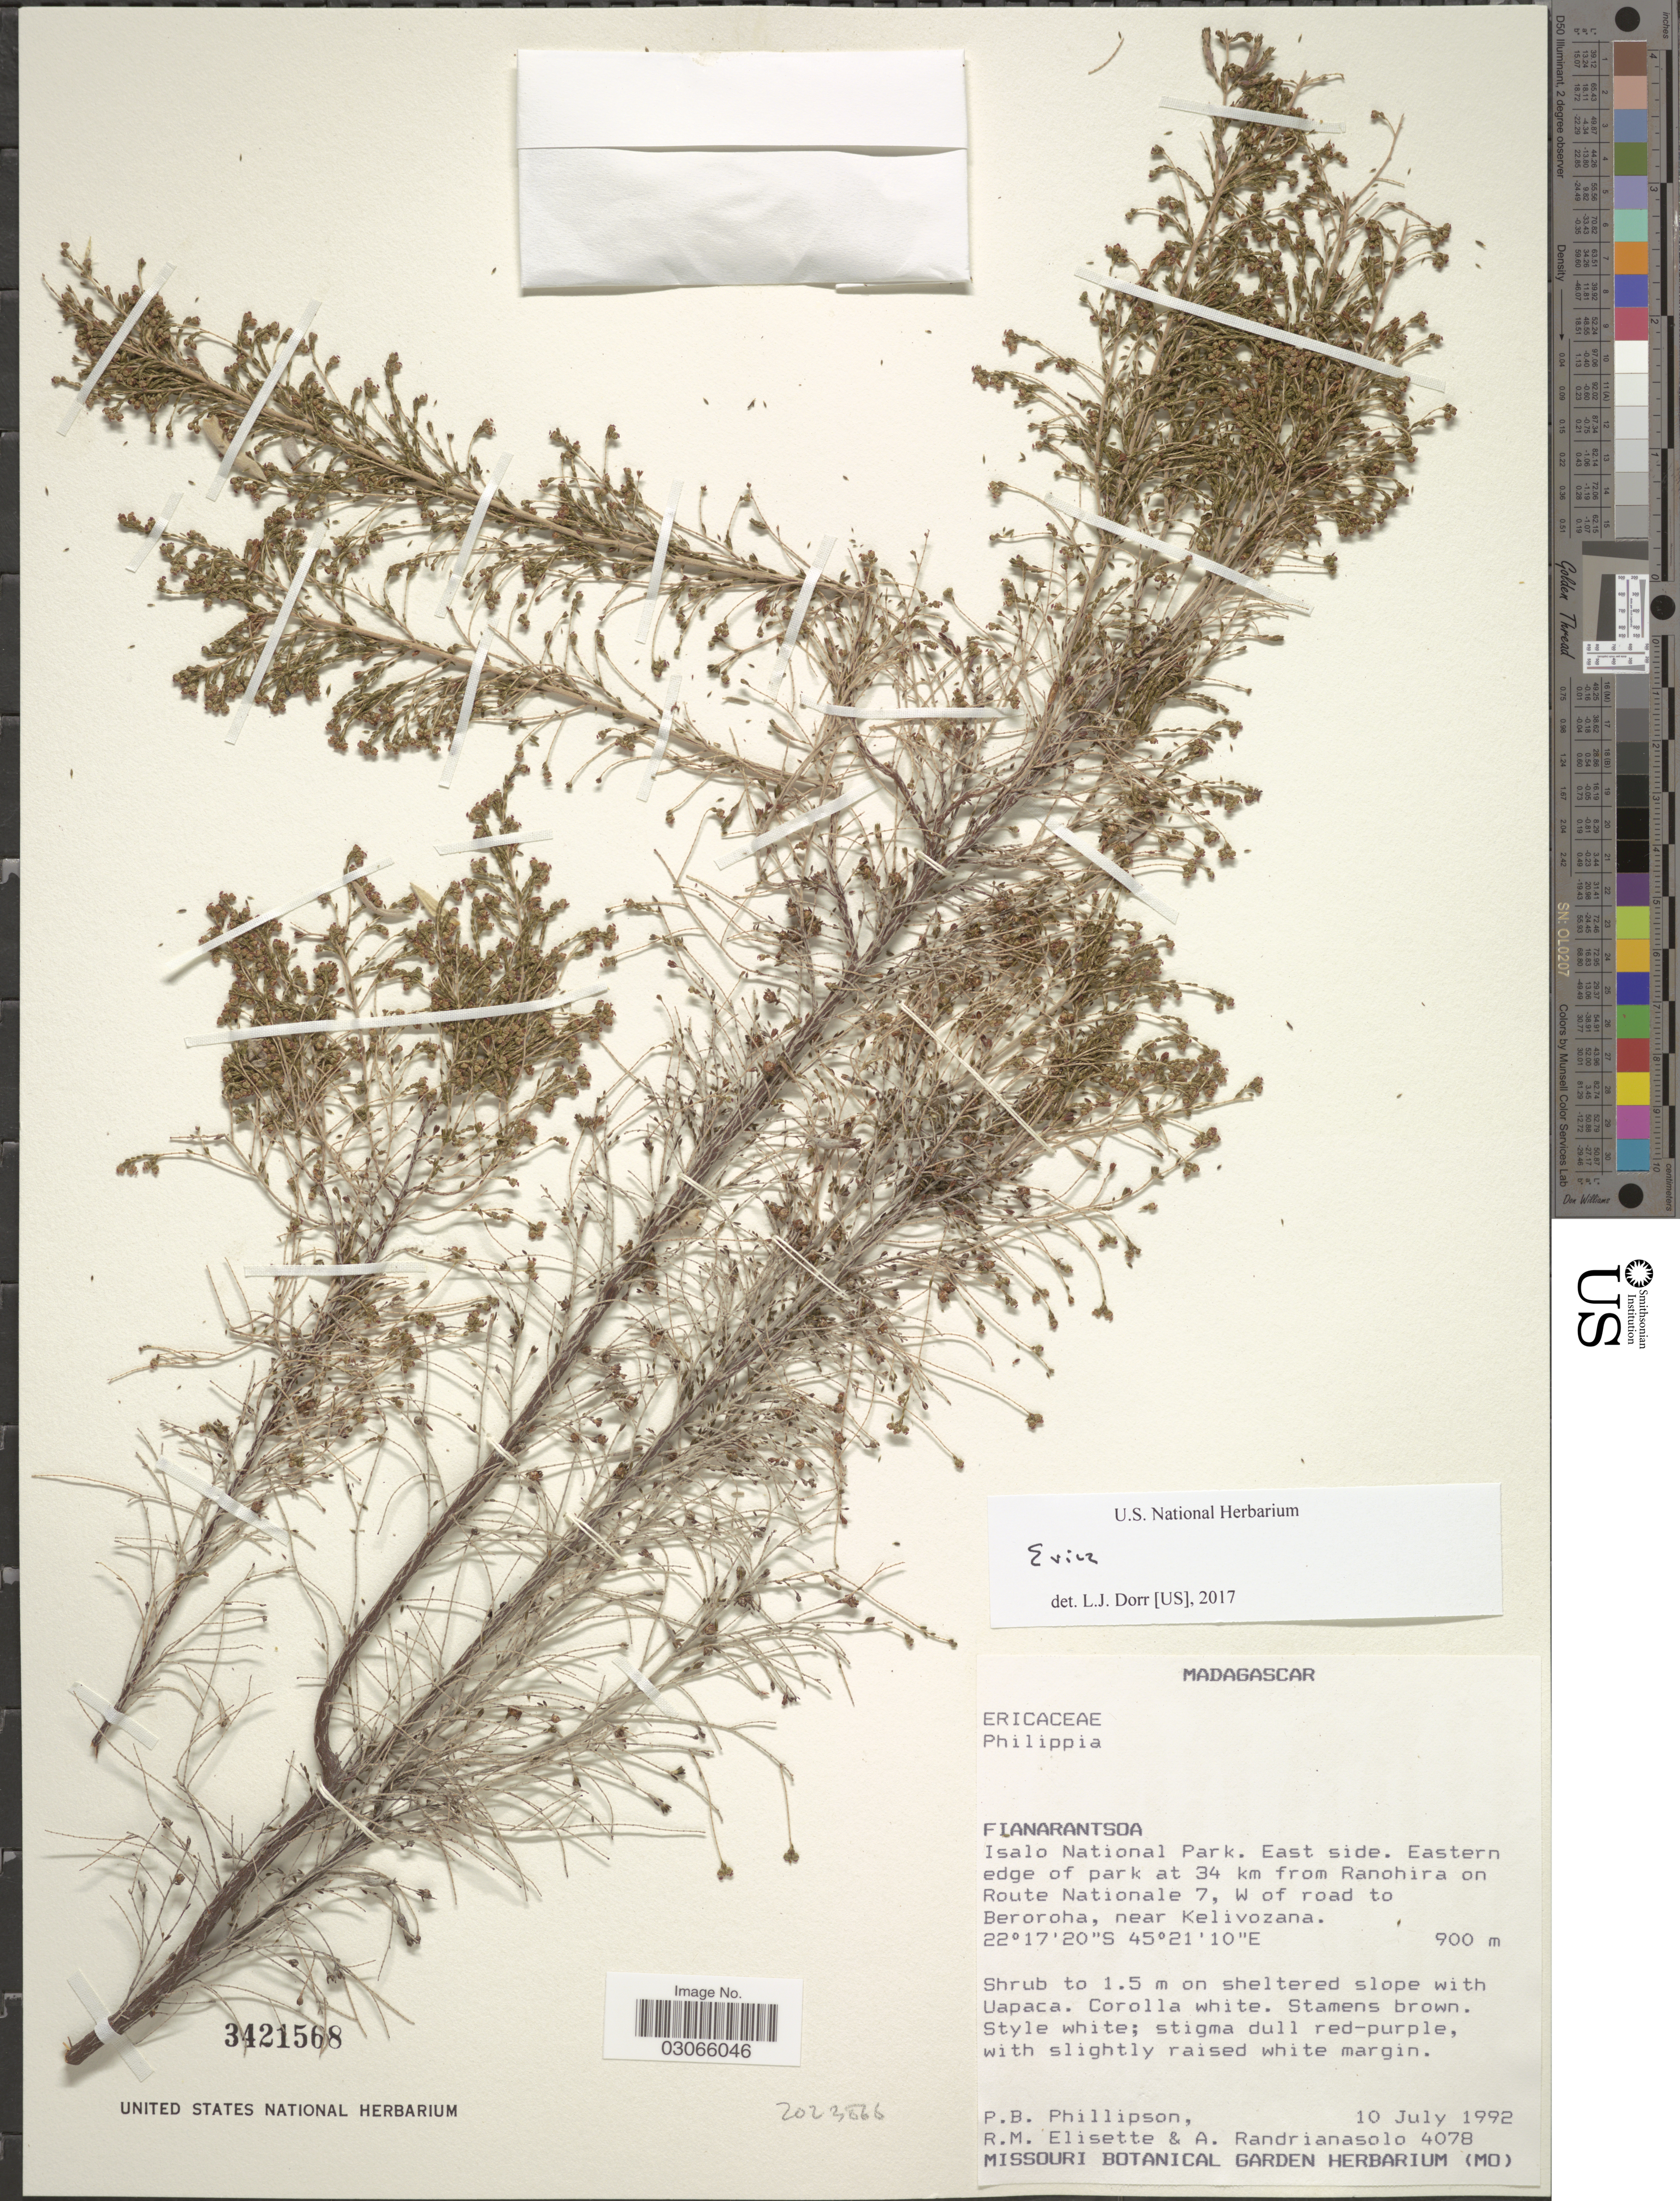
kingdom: Plantae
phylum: Tracheophyta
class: Magnoliopsida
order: Ericales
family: Ericaceae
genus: Erica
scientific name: Erica sp.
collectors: P. B. Phillipson, M. Rahelivololona & A. Randrianasolo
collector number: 4078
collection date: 1992-07-10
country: Madagascar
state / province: Ihorombe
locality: Isalo National Park. East side. Eastern edge of park at 34 km from Ranohira on Route Nationale 7, W of road to Beroroha, near Kelivozana.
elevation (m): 900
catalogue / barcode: US 3421568